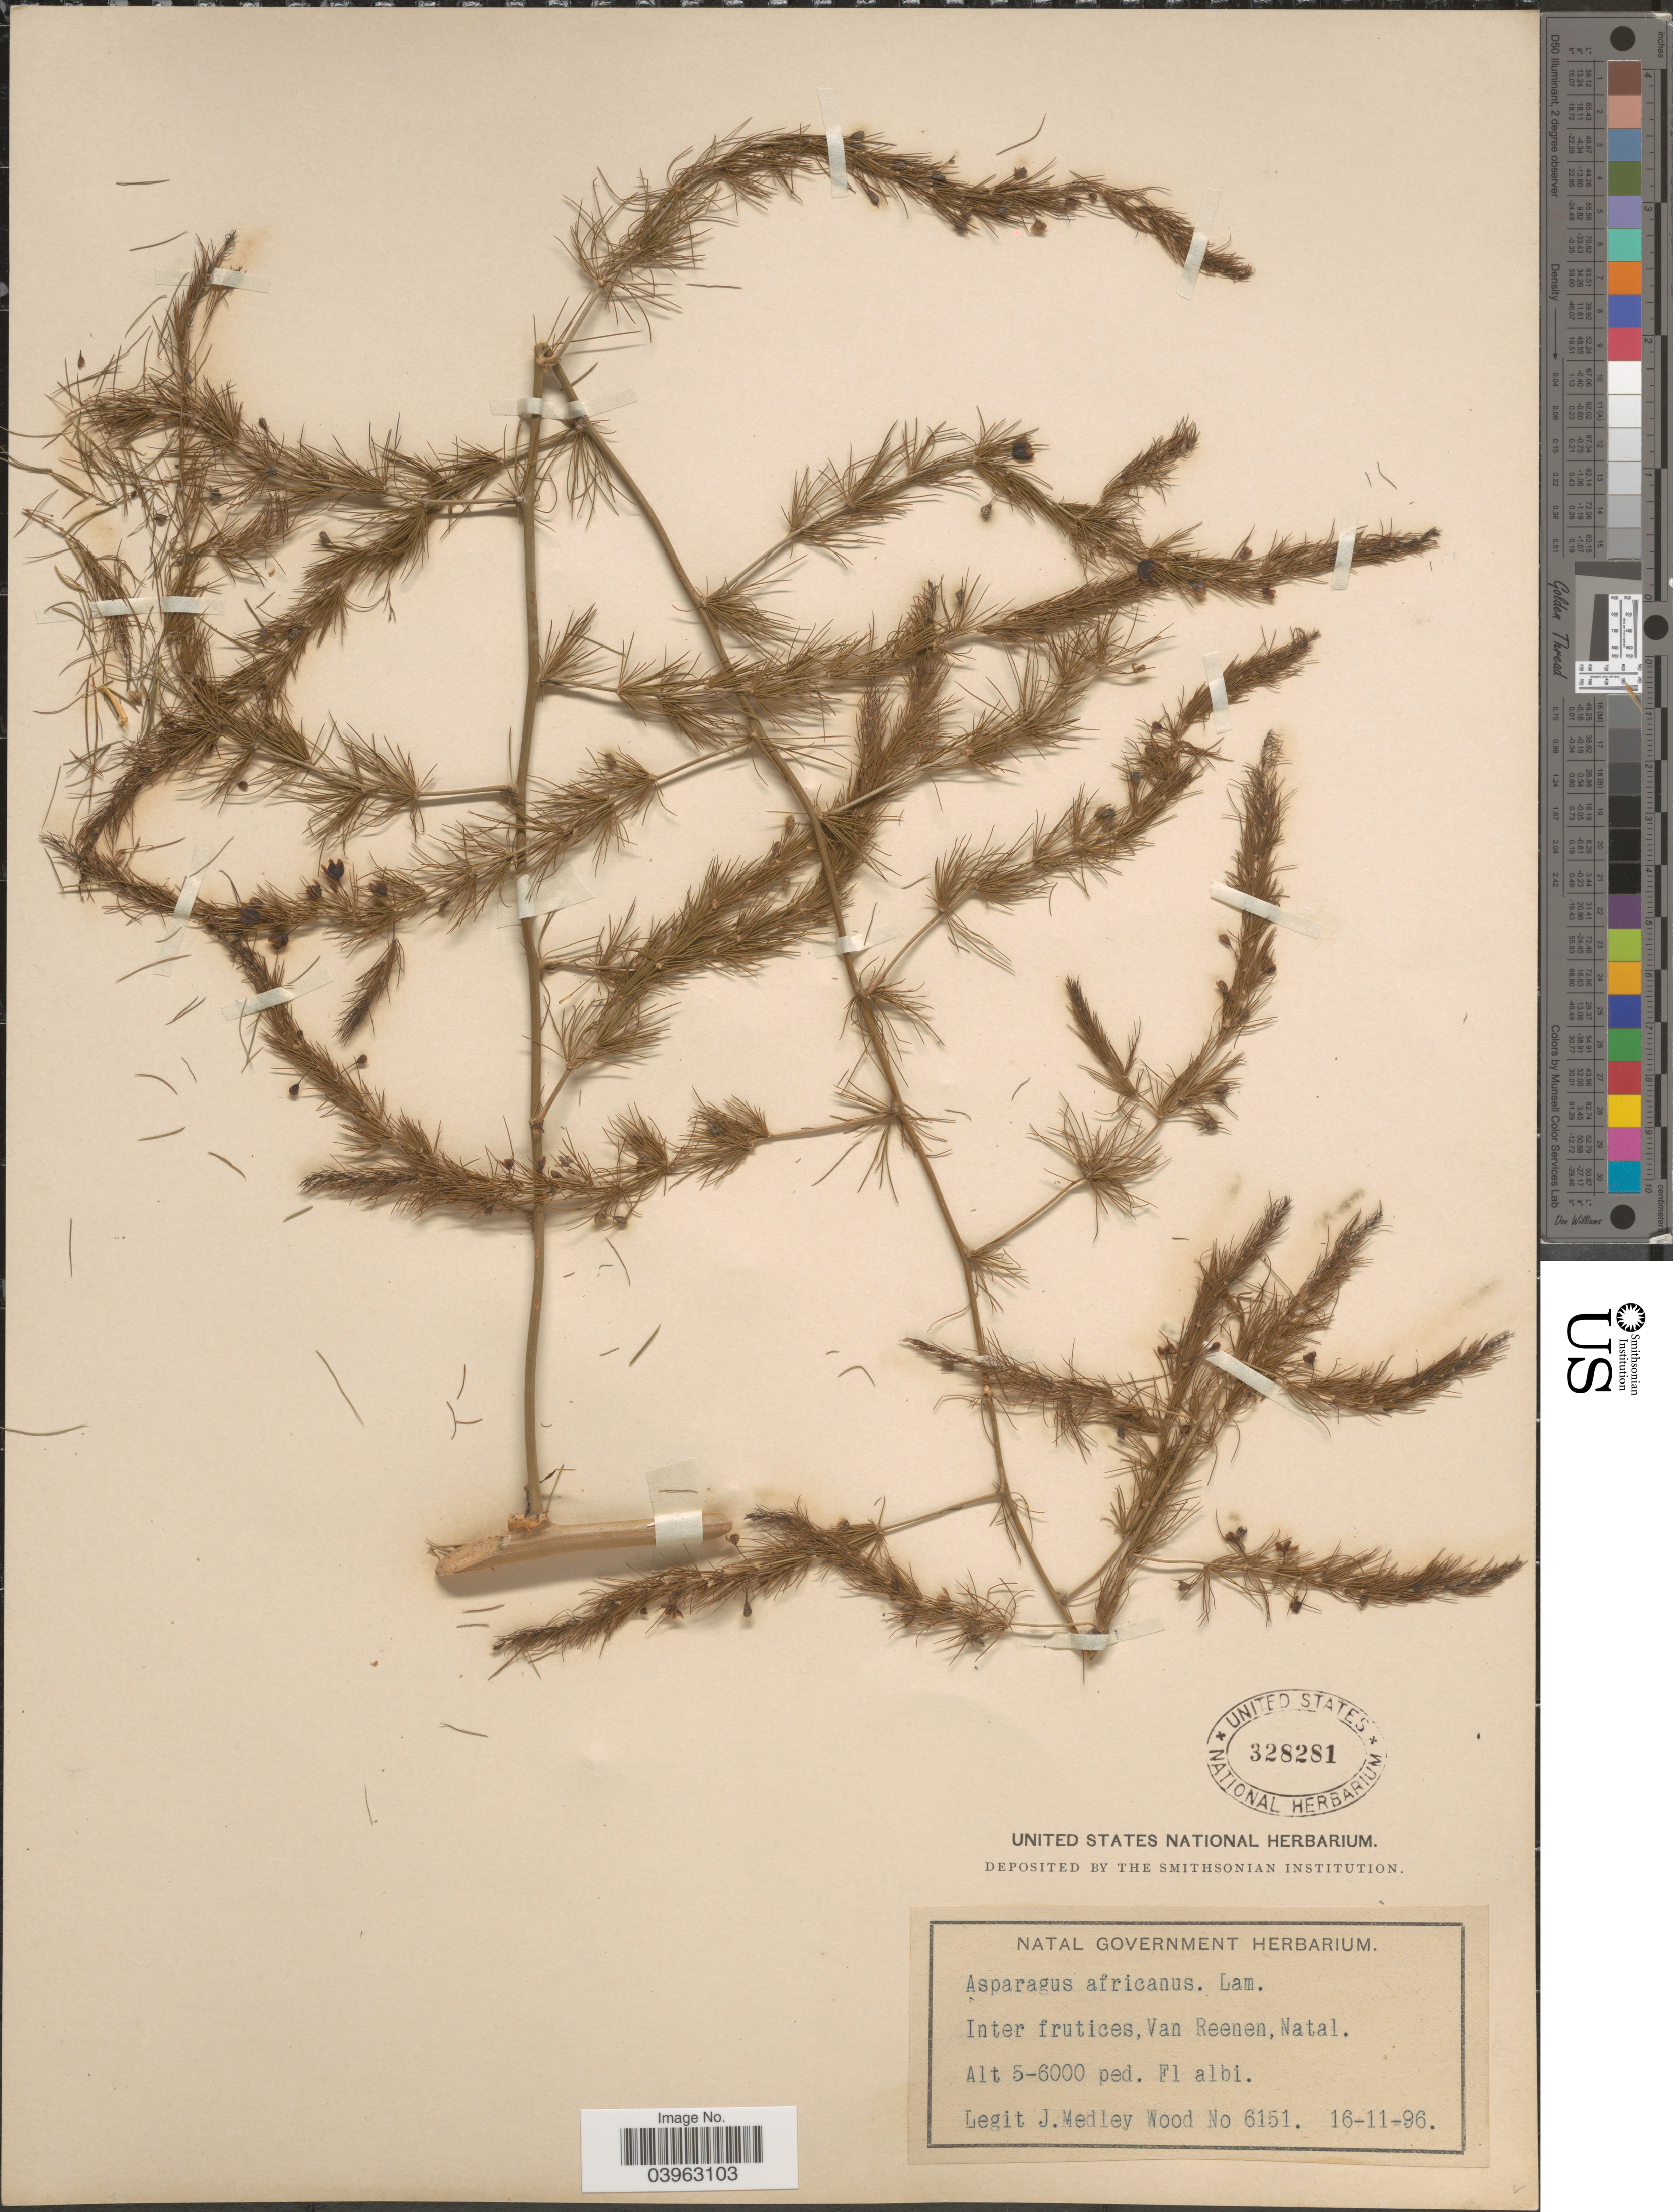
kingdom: Plantae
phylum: Tracheophyta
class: Liliopsida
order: Asparagales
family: Asparagaceae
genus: Asparagus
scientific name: Asparagus africanus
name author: Lam.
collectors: J. Medley Wood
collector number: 6151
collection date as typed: Transcribed d/m/y: 16/11/96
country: South Africa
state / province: KwaZulu-Natal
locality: Van Reenen, Natal.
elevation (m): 1524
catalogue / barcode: US 328281